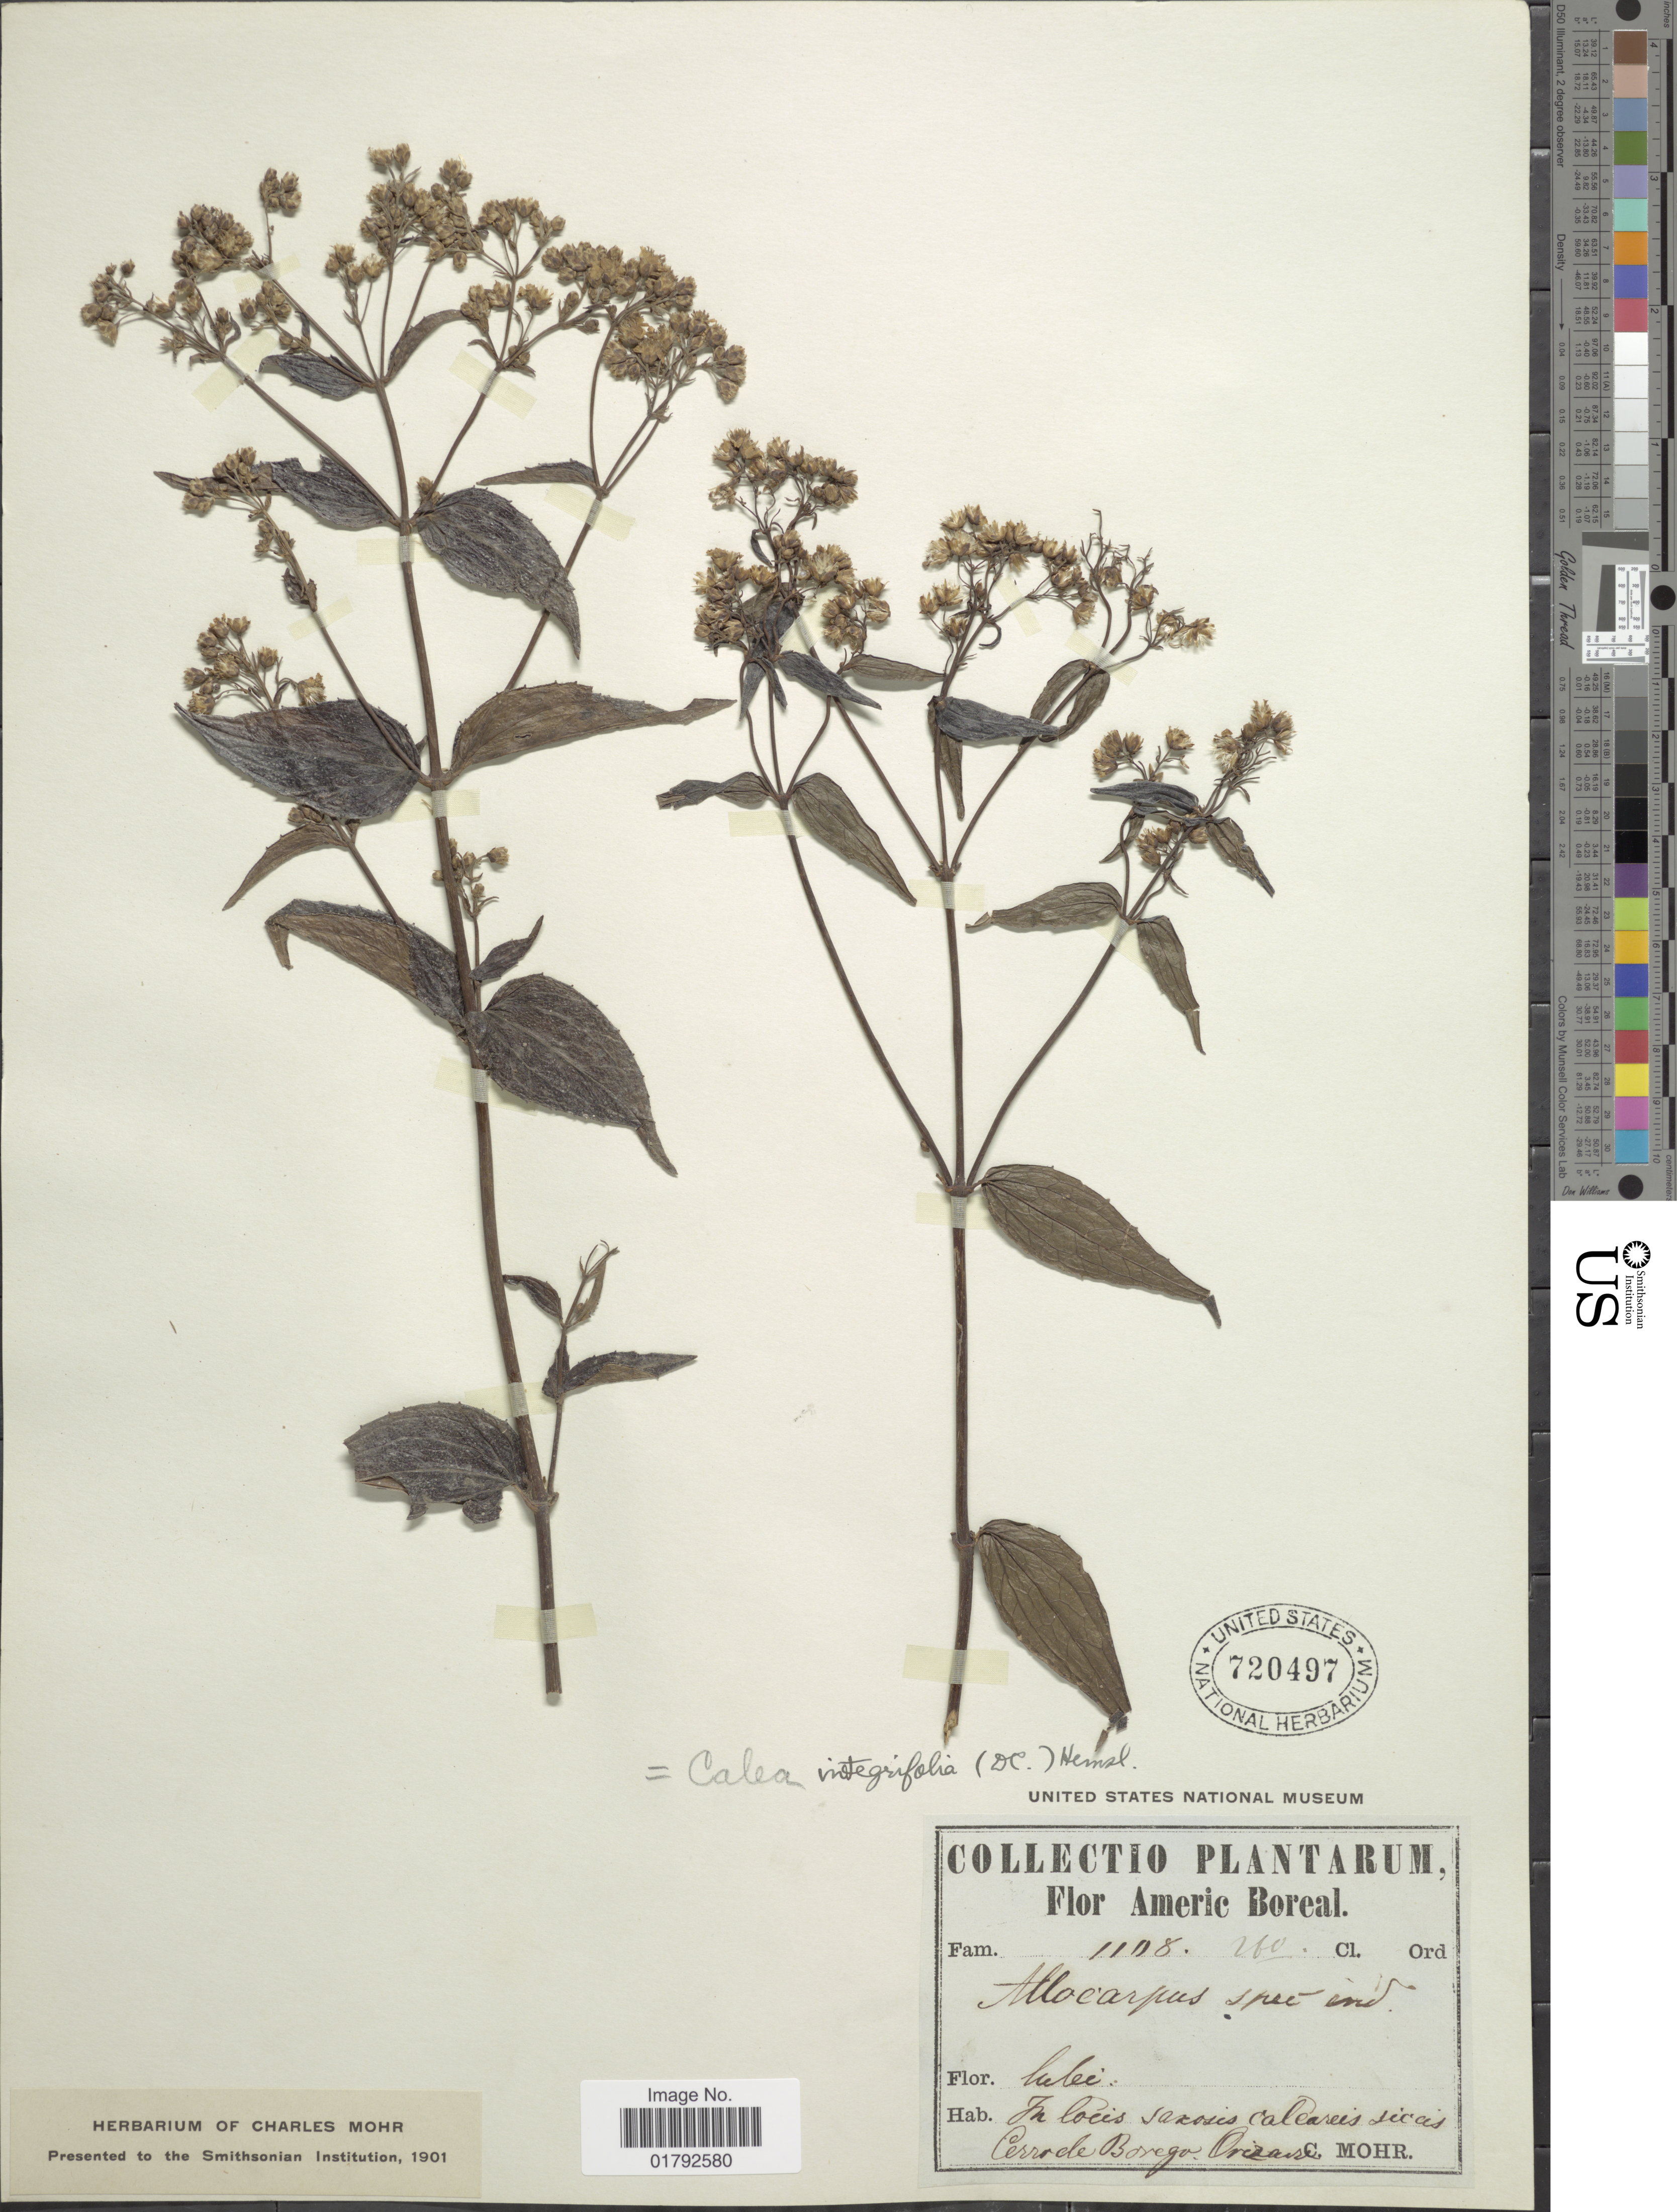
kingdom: Plantae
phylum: Tracheophyta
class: Magnoliopsida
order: Asterales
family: Asteraceae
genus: Alloispermum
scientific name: Alloispermum integrifolium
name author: (DC.) H. Rob.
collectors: C. T. Mohr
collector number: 1108?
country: Mexico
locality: In locis saxosis calcareis sicas Cerro Borego Orizaba.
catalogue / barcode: US 720497